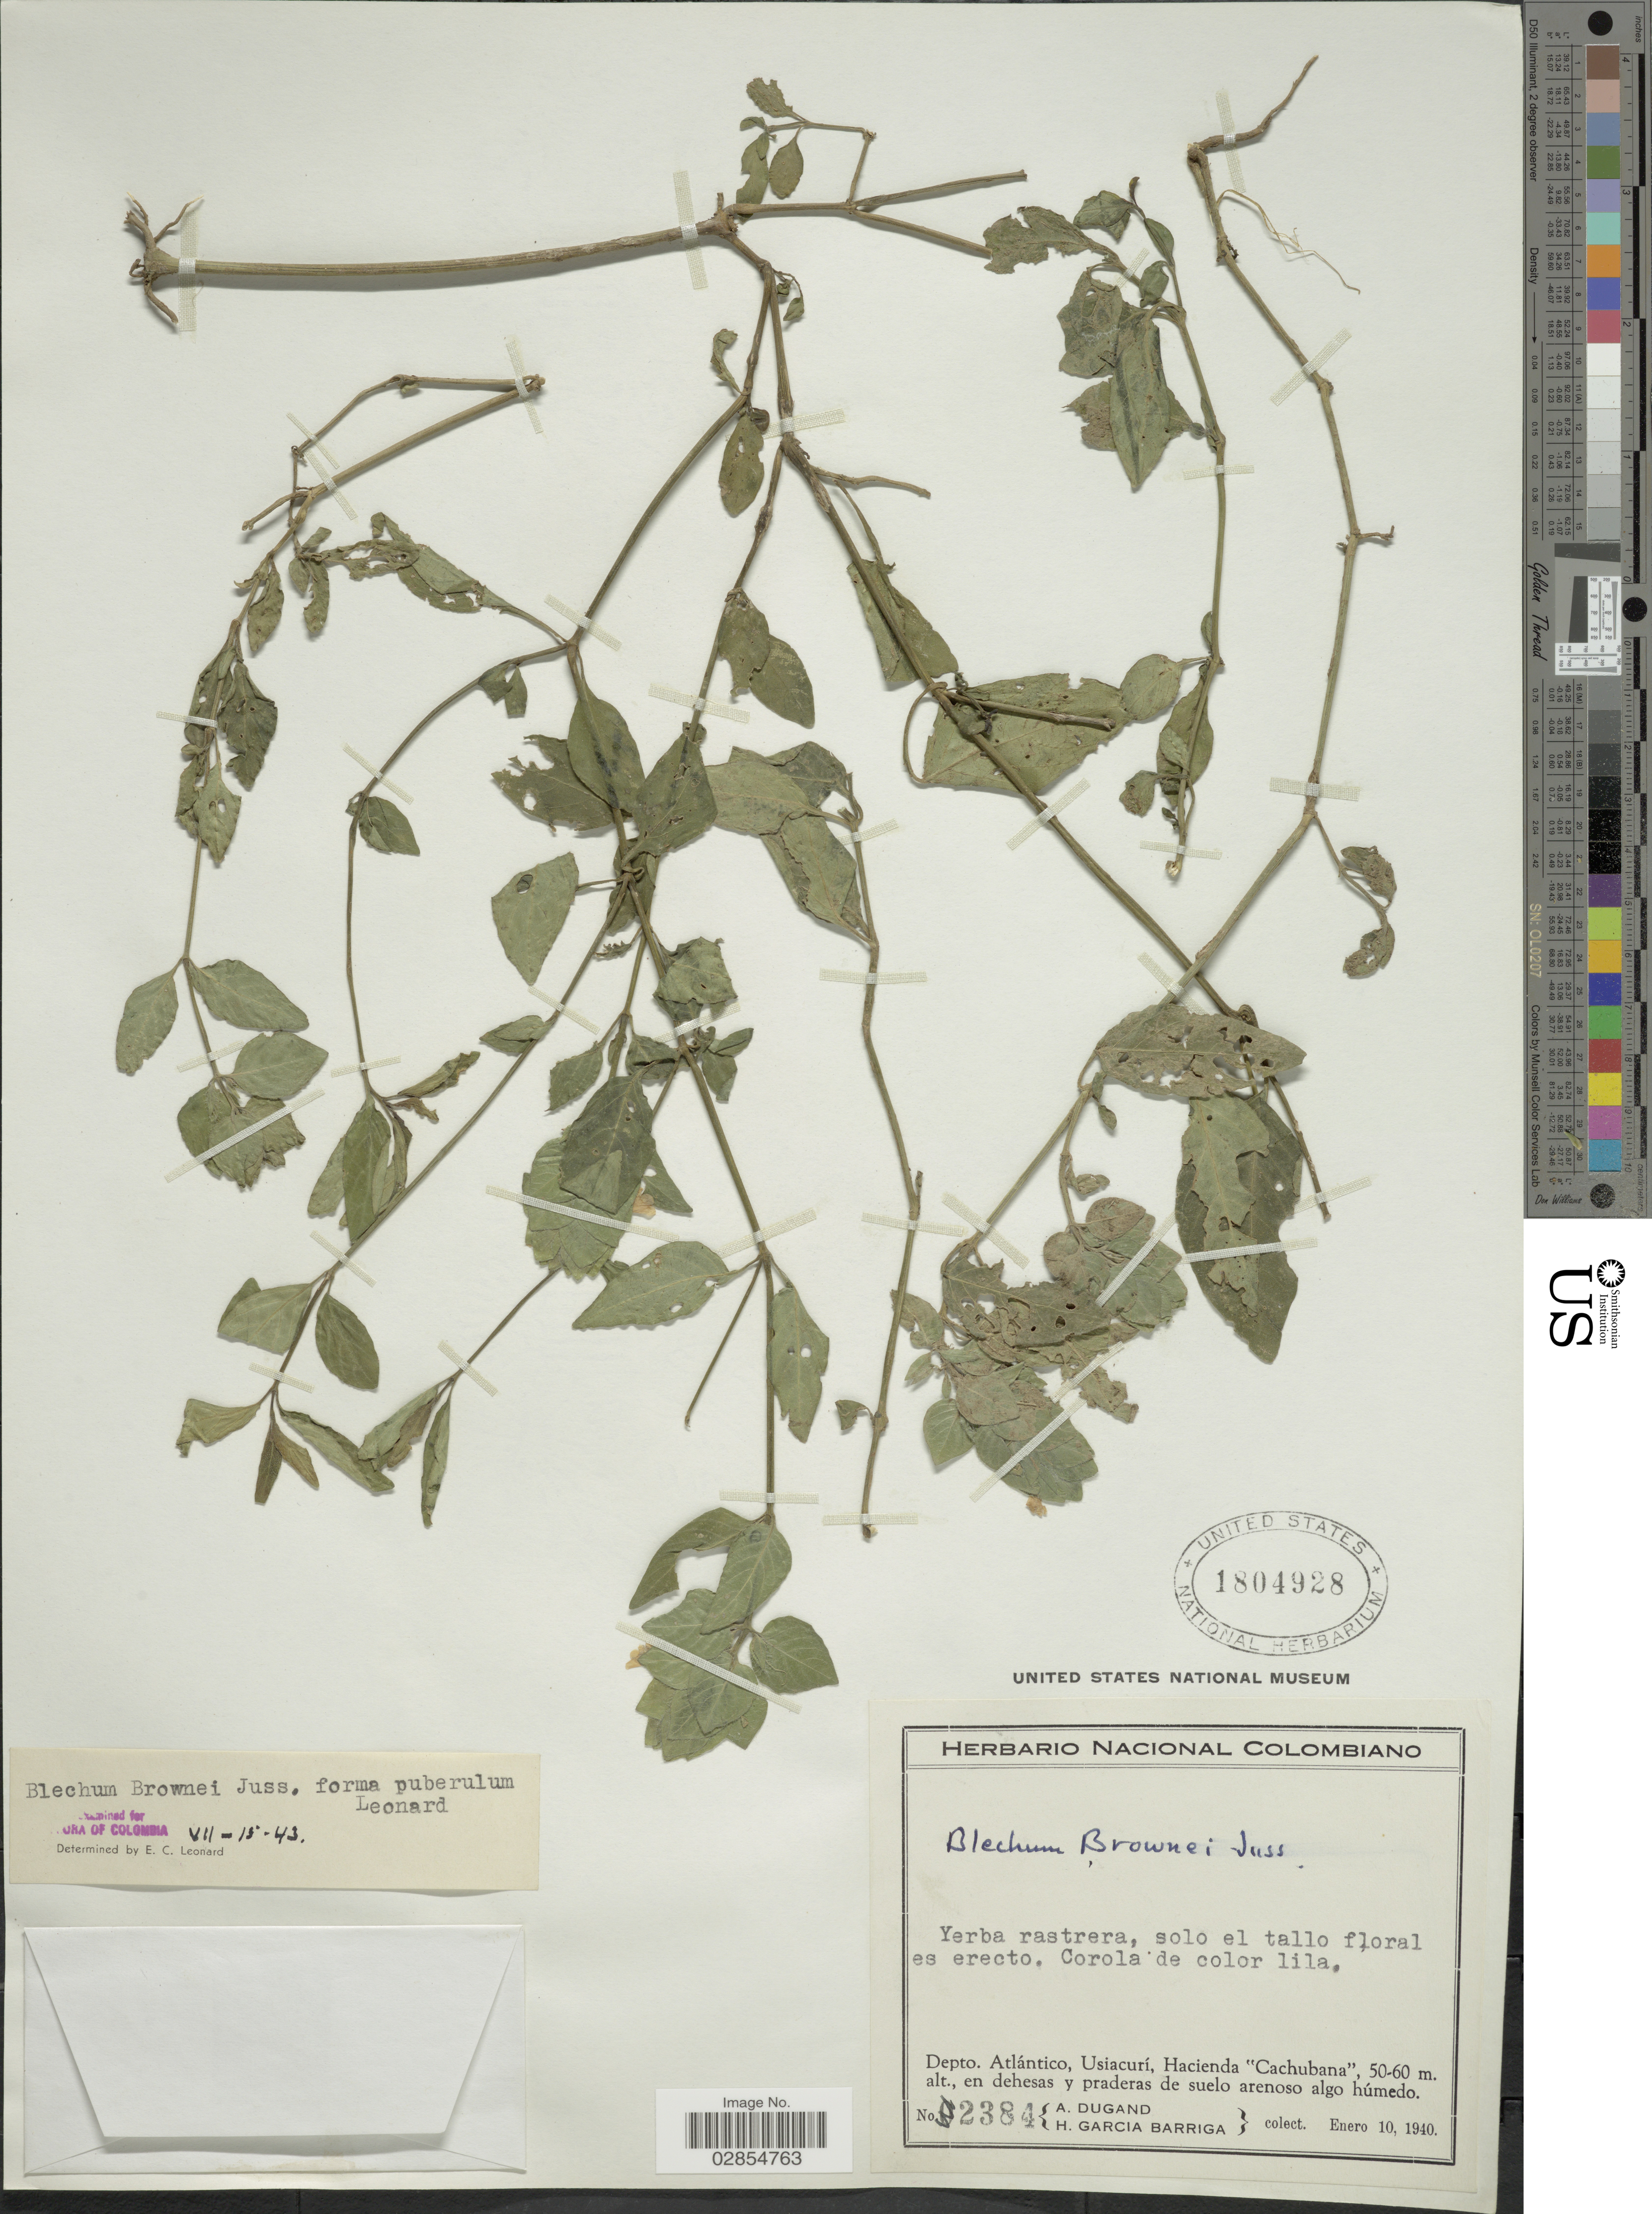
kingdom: Plantae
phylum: Tracheophyta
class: Magnoliopsida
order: Lamiales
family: Acanthaceae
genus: Blechum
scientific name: Blechum pyramidatum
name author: (Lam.) Urb.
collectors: A. Dugand & H. García Barriga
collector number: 2384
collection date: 1940-01-10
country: Colombia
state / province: Atlántico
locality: Depto. Atlántico, Usiacurí, Hacienda "Cachubana".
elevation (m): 50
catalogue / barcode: US 1804928